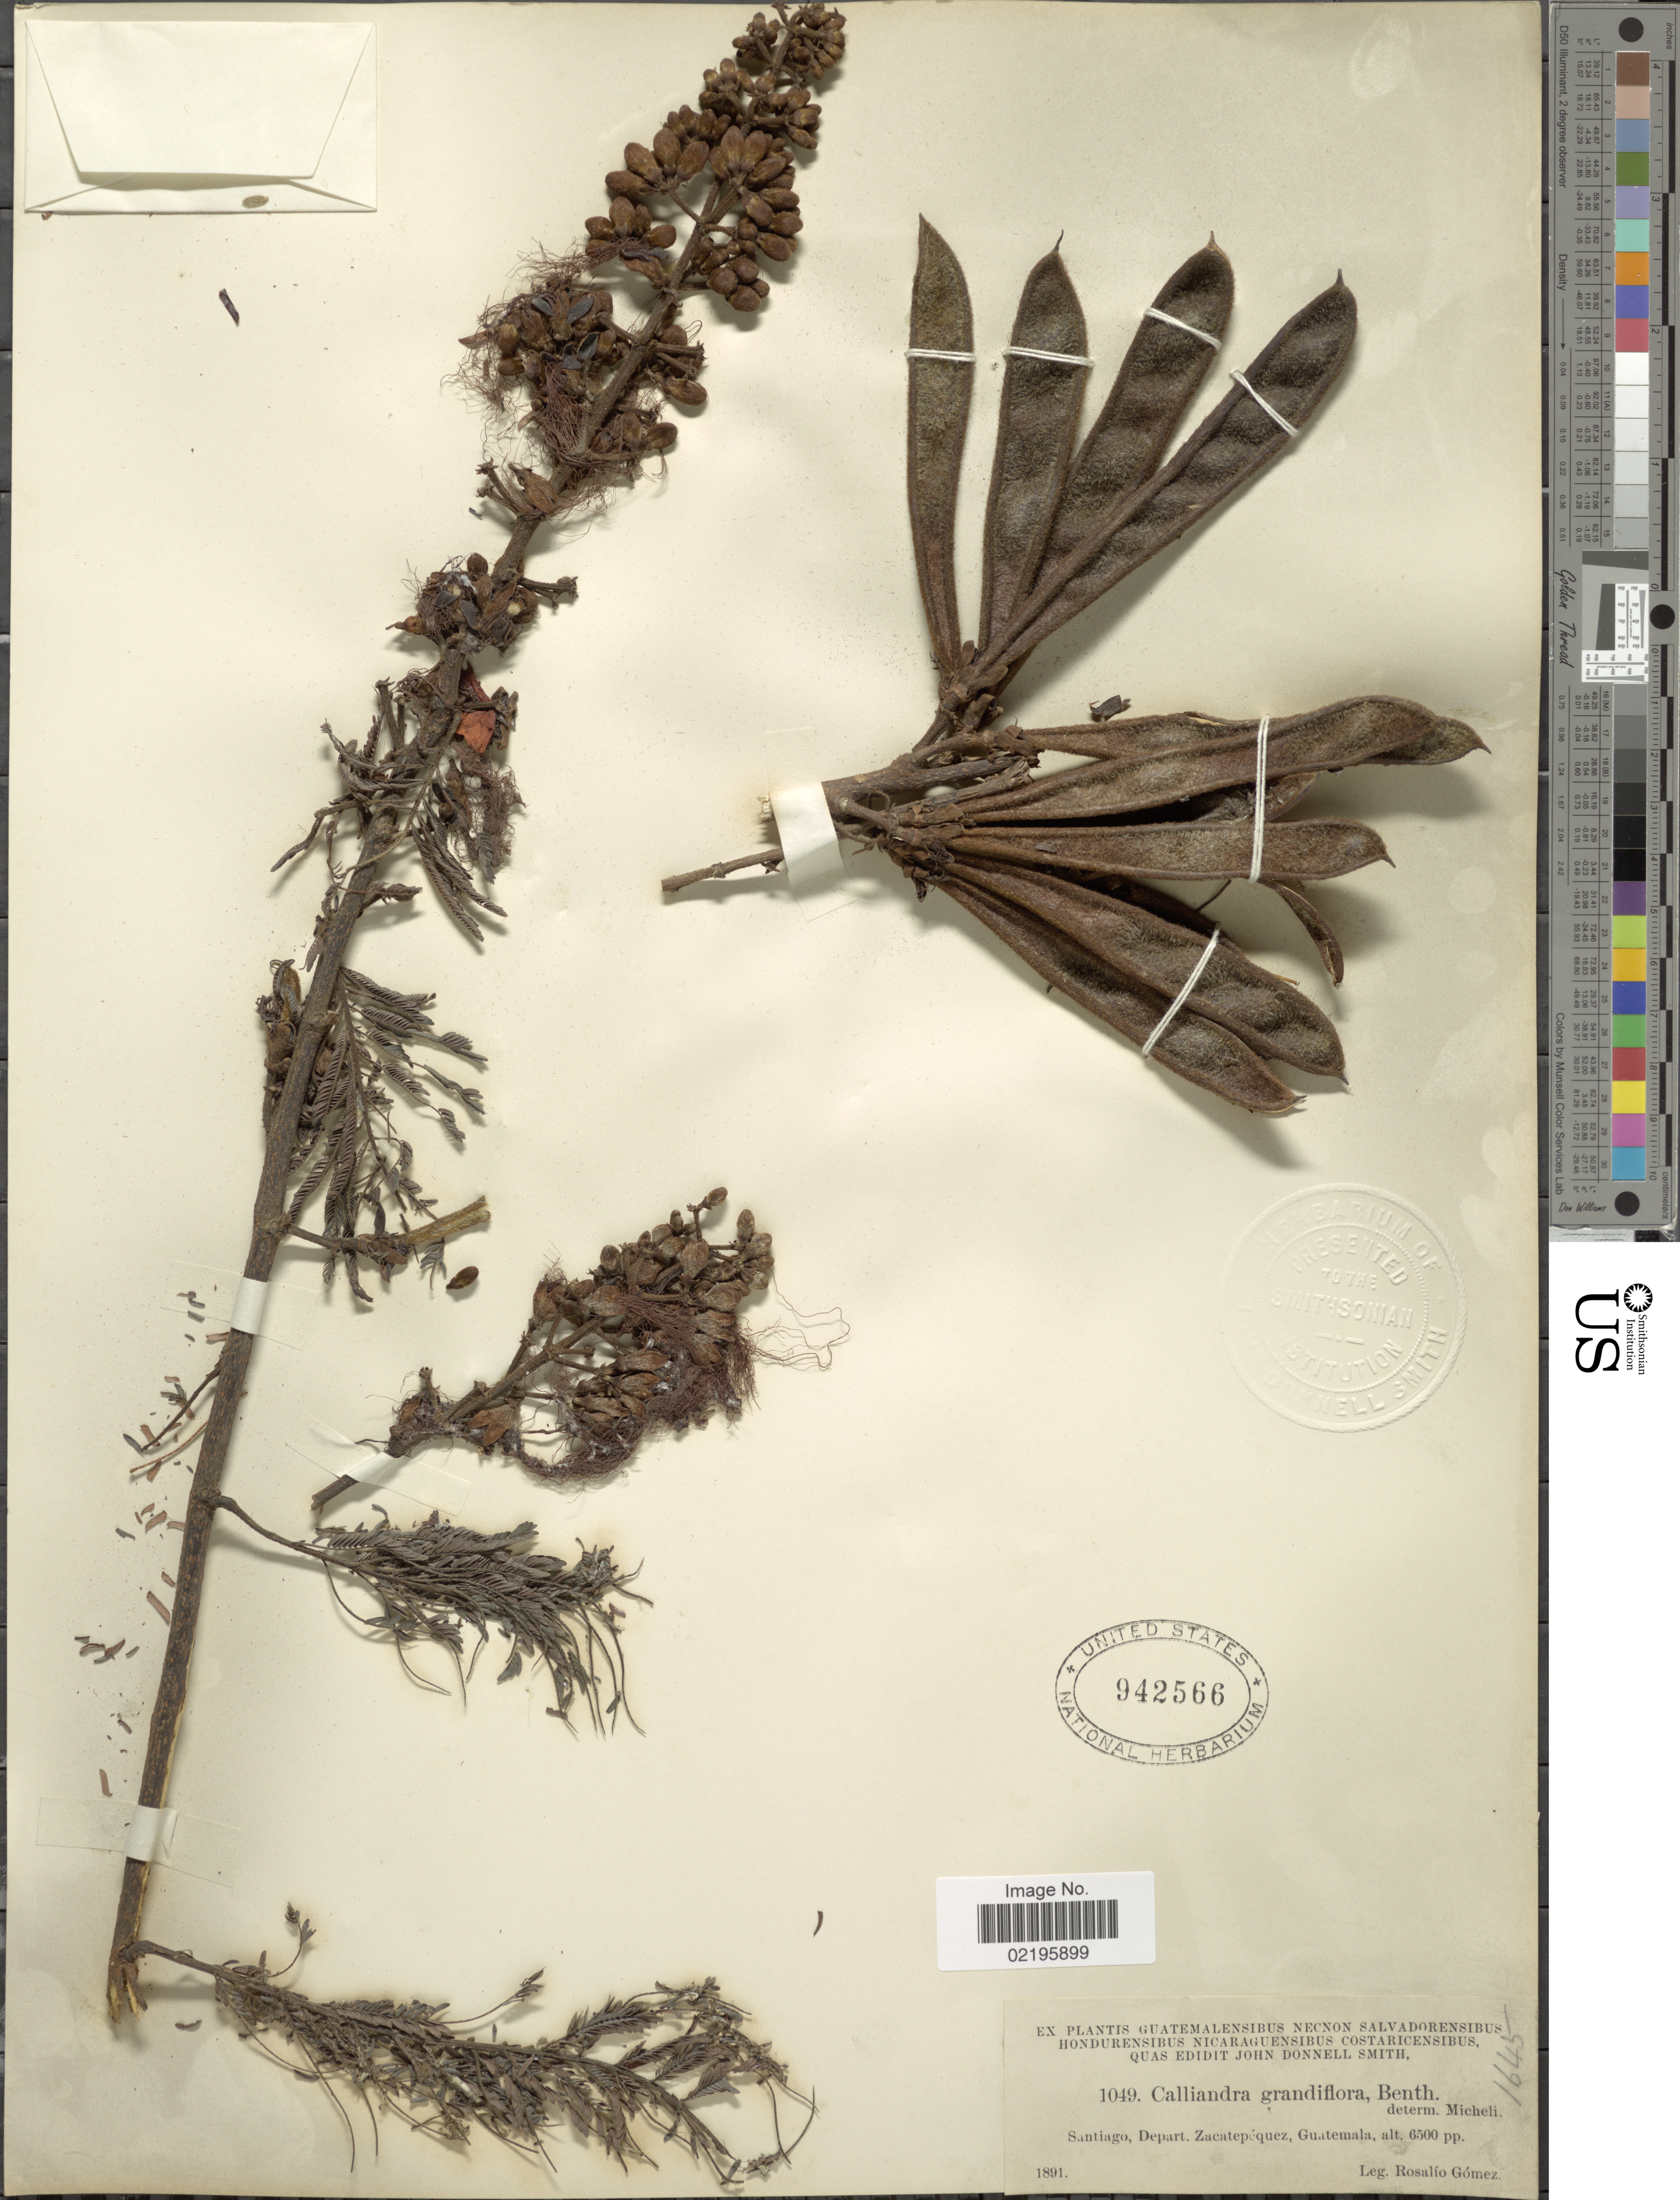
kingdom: Plantae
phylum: Tracheophyta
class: Magnoliopsida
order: Fabales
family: Fabaceae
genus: Calliandra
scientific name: Calliandra houstoniana var. anomala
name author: (Kunth) Barneby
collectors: R. Gómez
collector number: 1049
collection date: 1891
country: Guatemala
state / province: Sacatepéquez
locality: Santiago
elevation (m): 1981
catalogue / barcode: US 942566